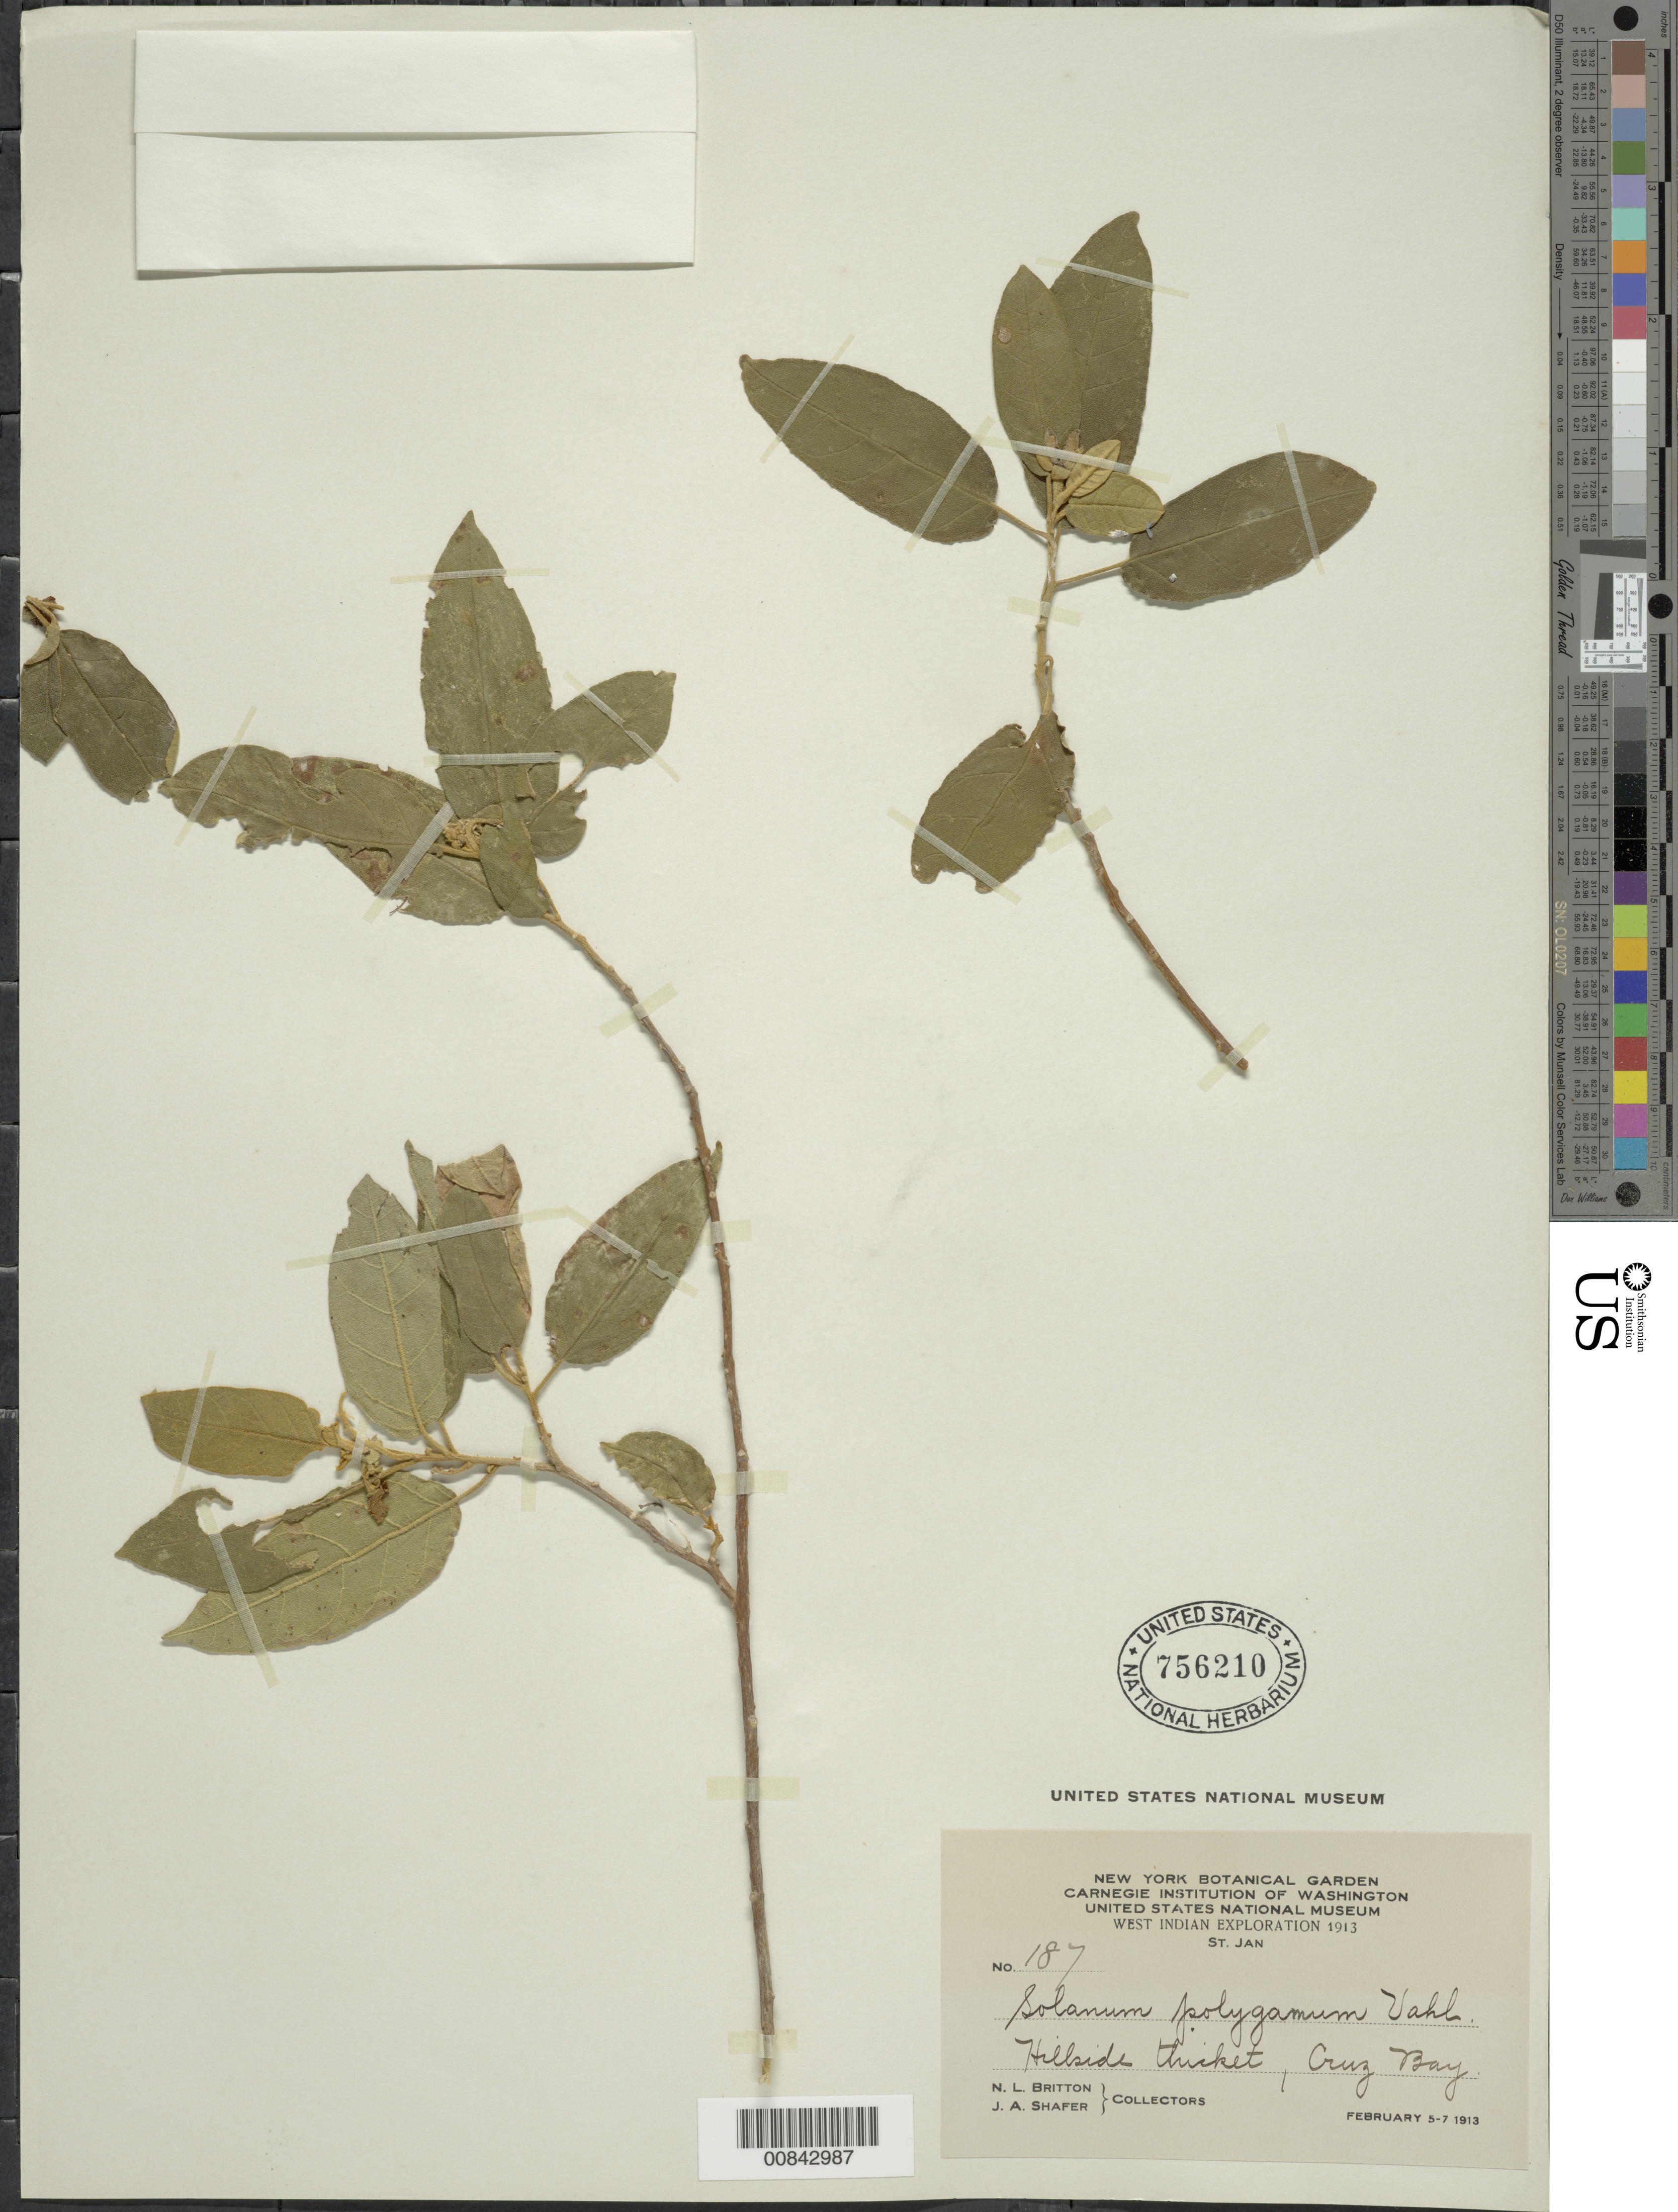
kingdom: Plantae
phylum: Tracheophyta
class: Magnoliopsida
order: Solanales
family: Solanaceae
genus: Solanum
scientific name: Solanum polygamum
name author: Vahl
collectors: N. Britton & J. A. Shafer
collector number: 187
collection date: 1913-02-05/1913-02-07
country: U.S. Virgin Islands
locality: West Indian, St. Jan, Hillside thicket, Cruz Bay.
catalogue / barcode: US 756210